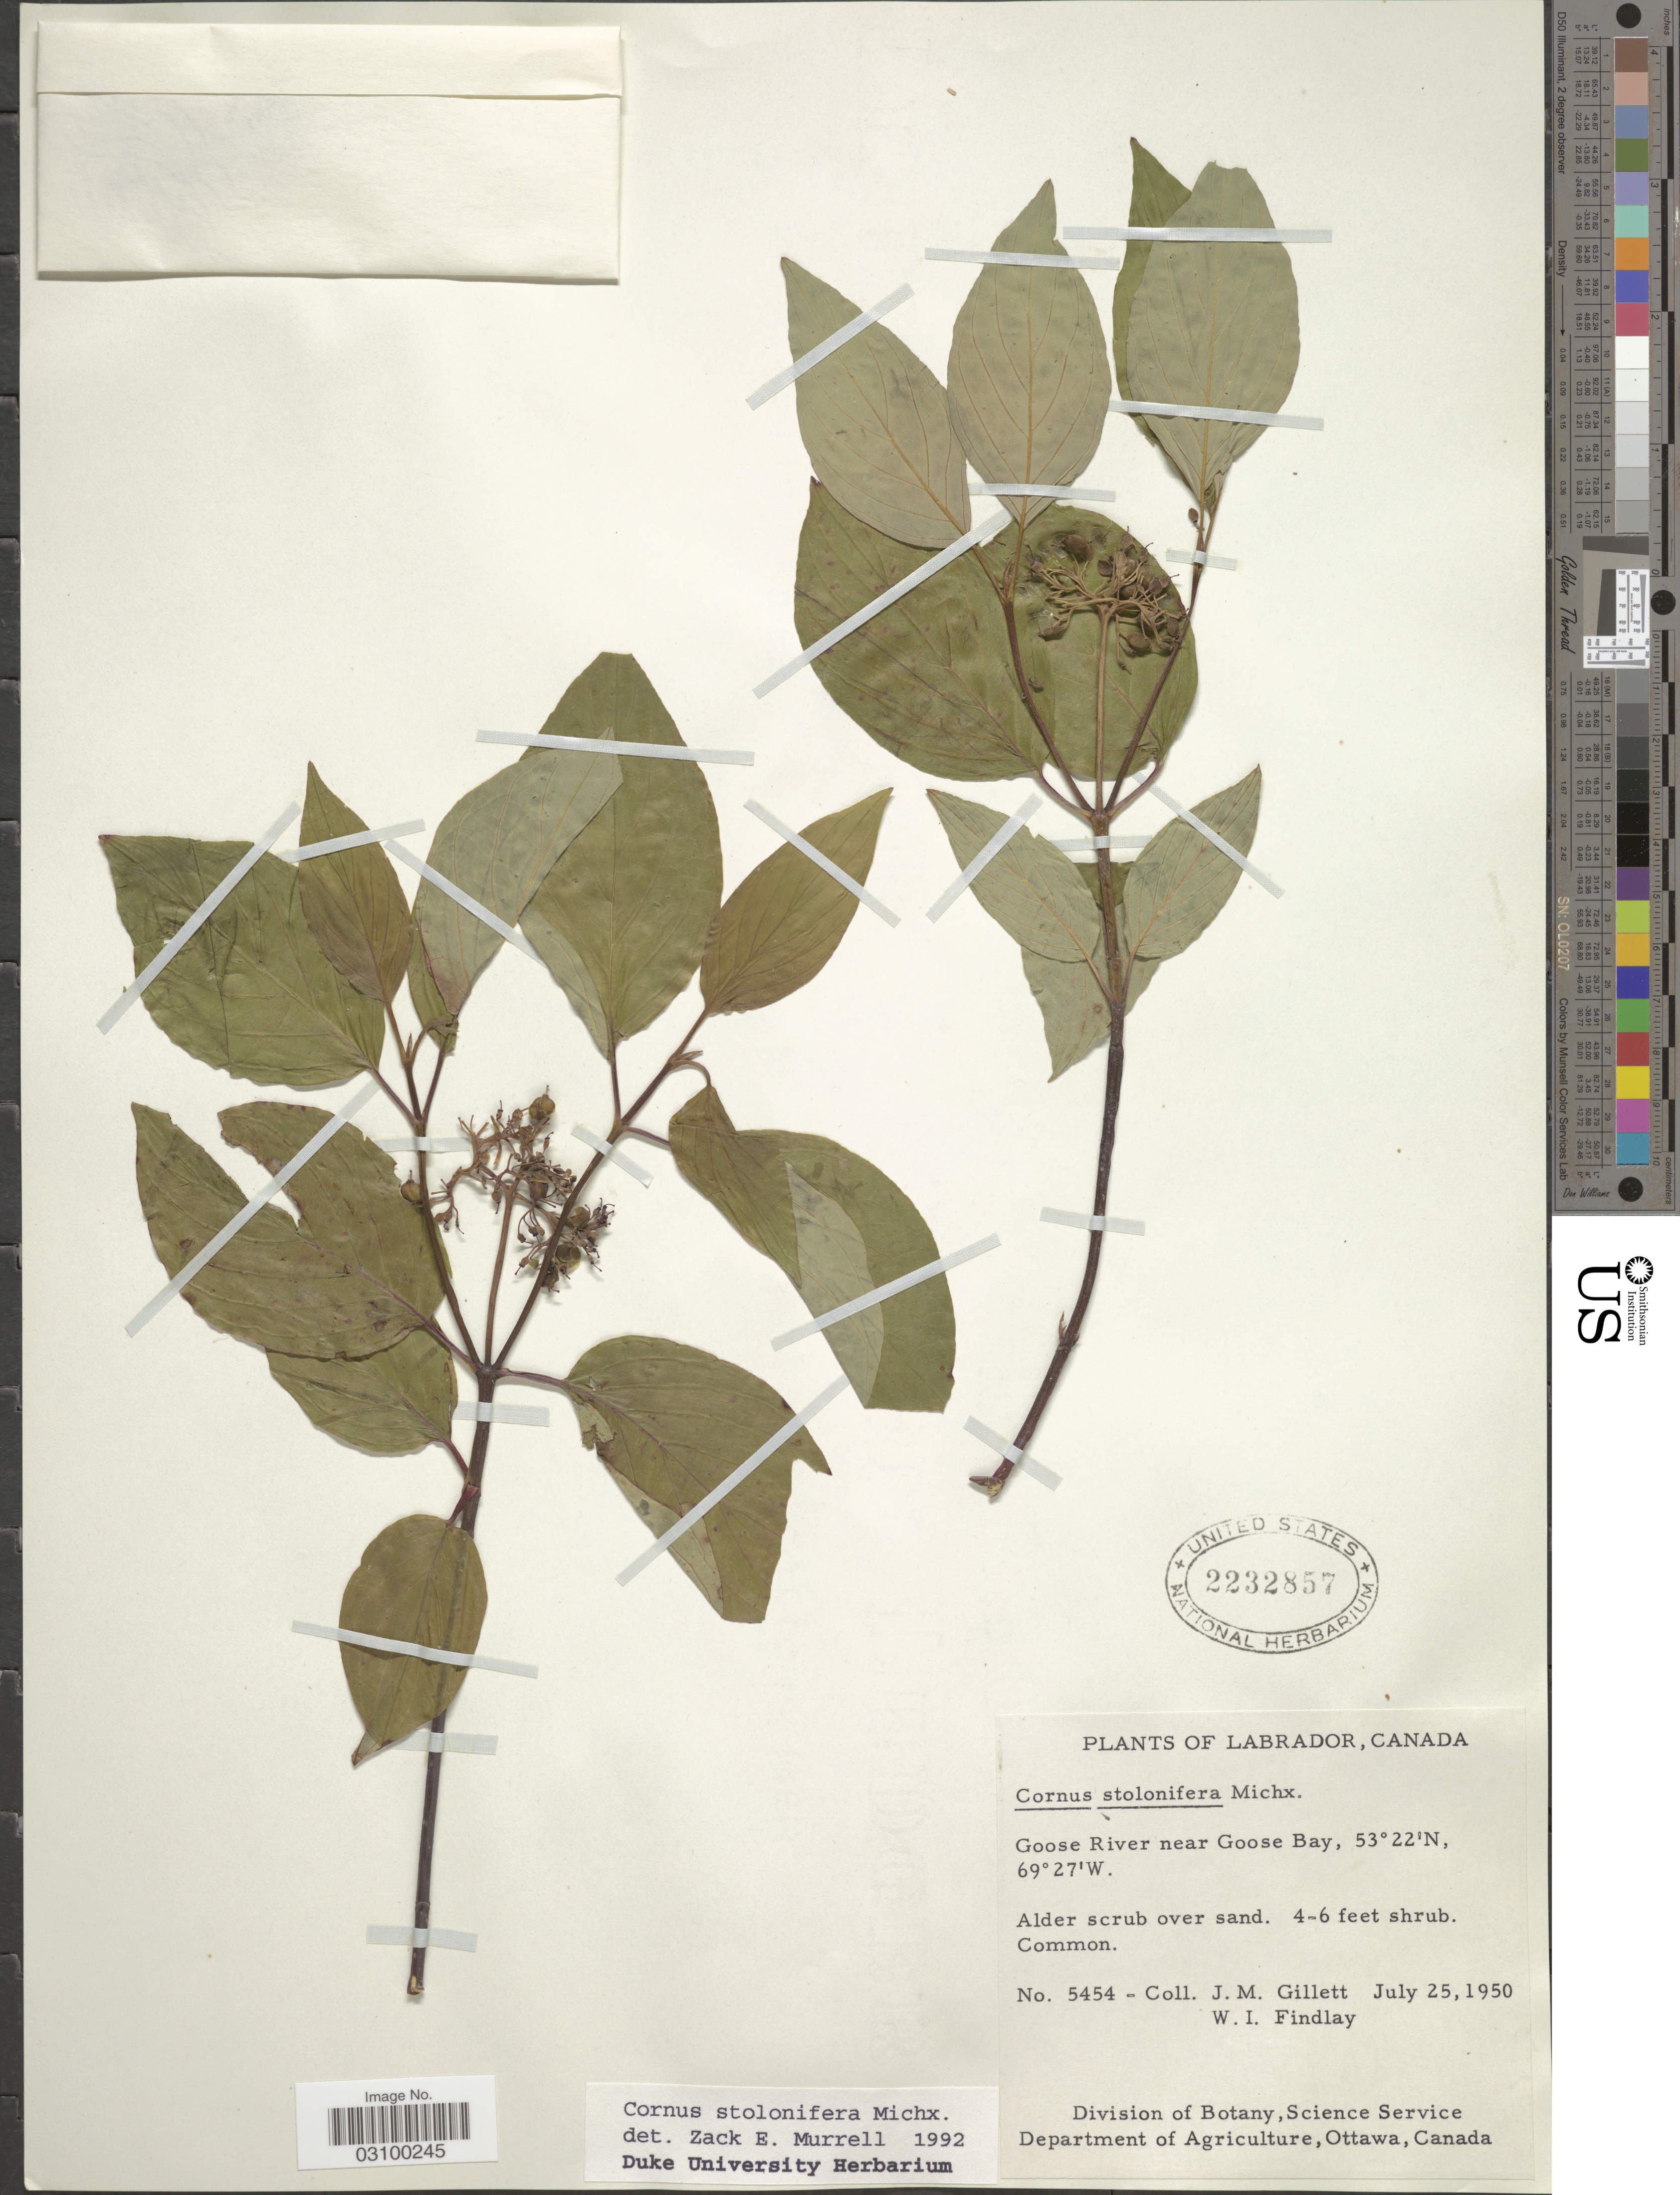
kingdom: Plantae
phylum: Tracheophyta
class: Magnoliopsida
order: Cornales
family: Cornaceae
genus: Cornus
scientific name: Cornus sericea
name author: L.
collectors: J. M. Gillett & W. Findlay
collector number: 5454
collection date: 1950-07-25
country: Canada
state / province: Newfoundland and Labrador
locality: Labrador. Goose River near Goose Bay.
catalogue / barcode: US 2232857